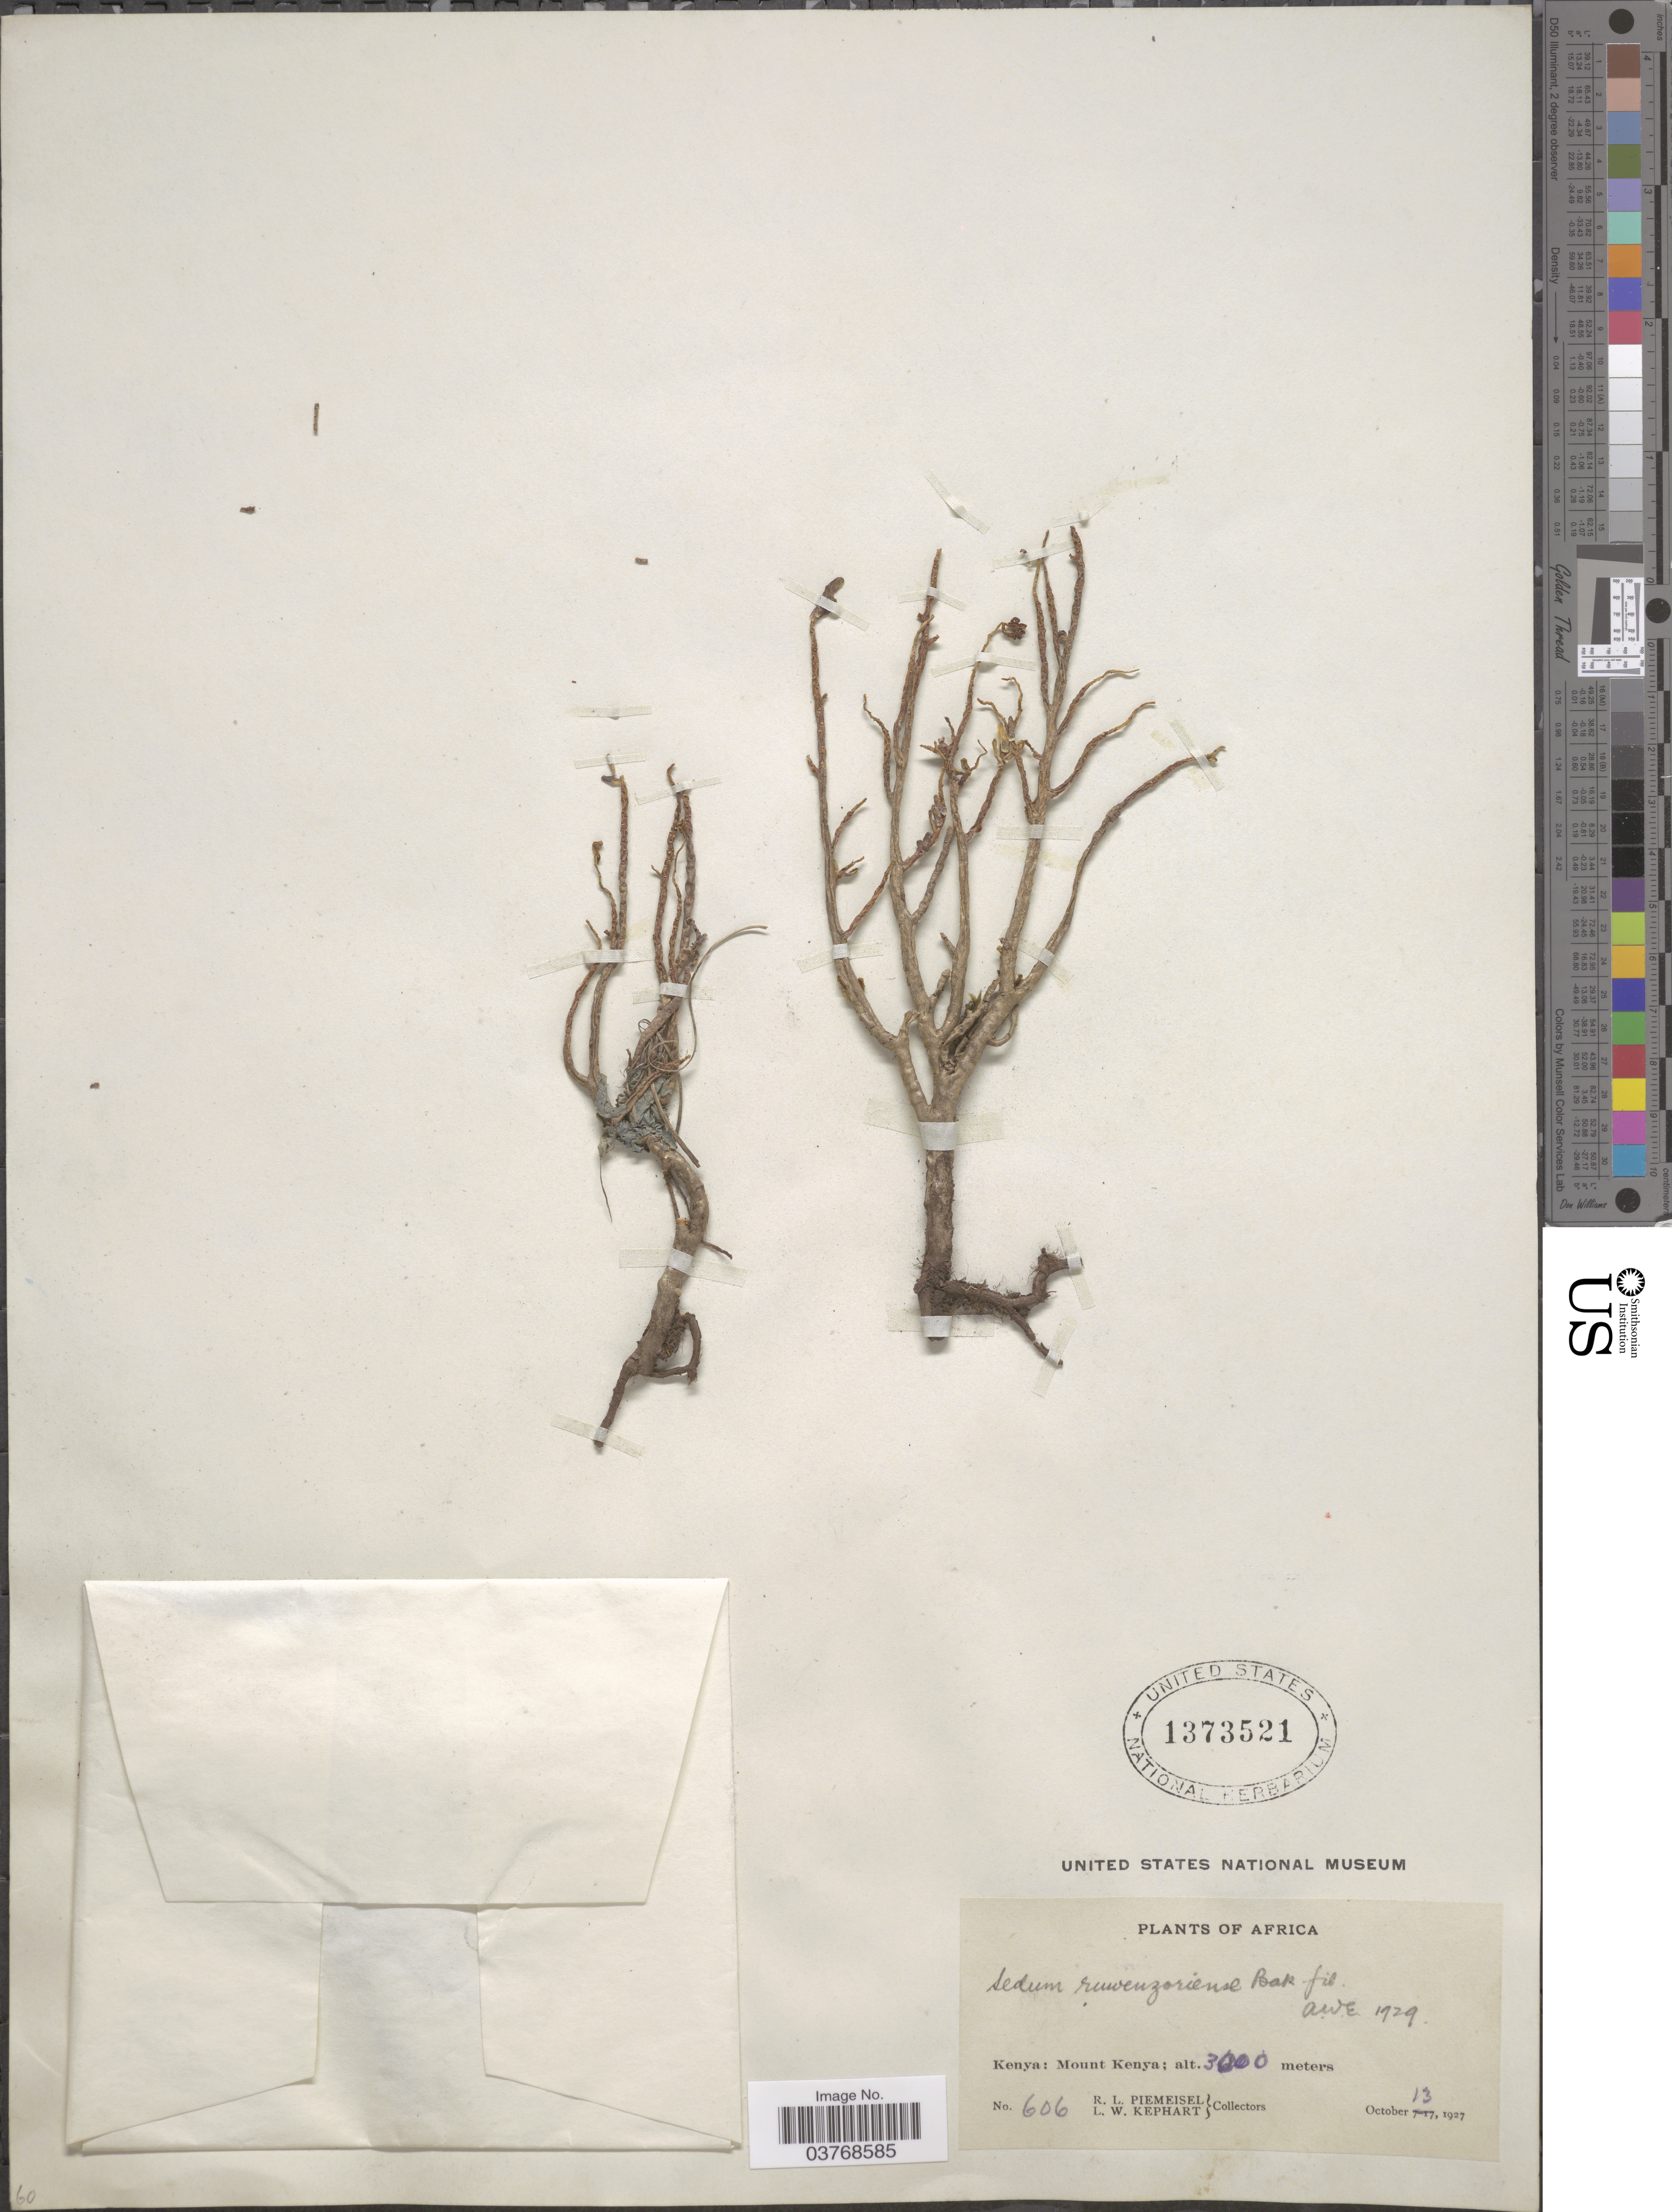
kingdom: Plantae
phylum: Tracheophyta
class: Magnoliopsida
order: Saxifragales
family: Crassulaceae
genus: Sedum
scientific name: Sedum ruwenzoriense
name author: Baker f.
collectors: R. L. Piemeisel & L. W. Kephart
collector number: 606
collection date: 1927-10-13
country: Kenya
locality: Mount Kenya.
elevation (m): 3000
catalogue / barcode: US 1373521